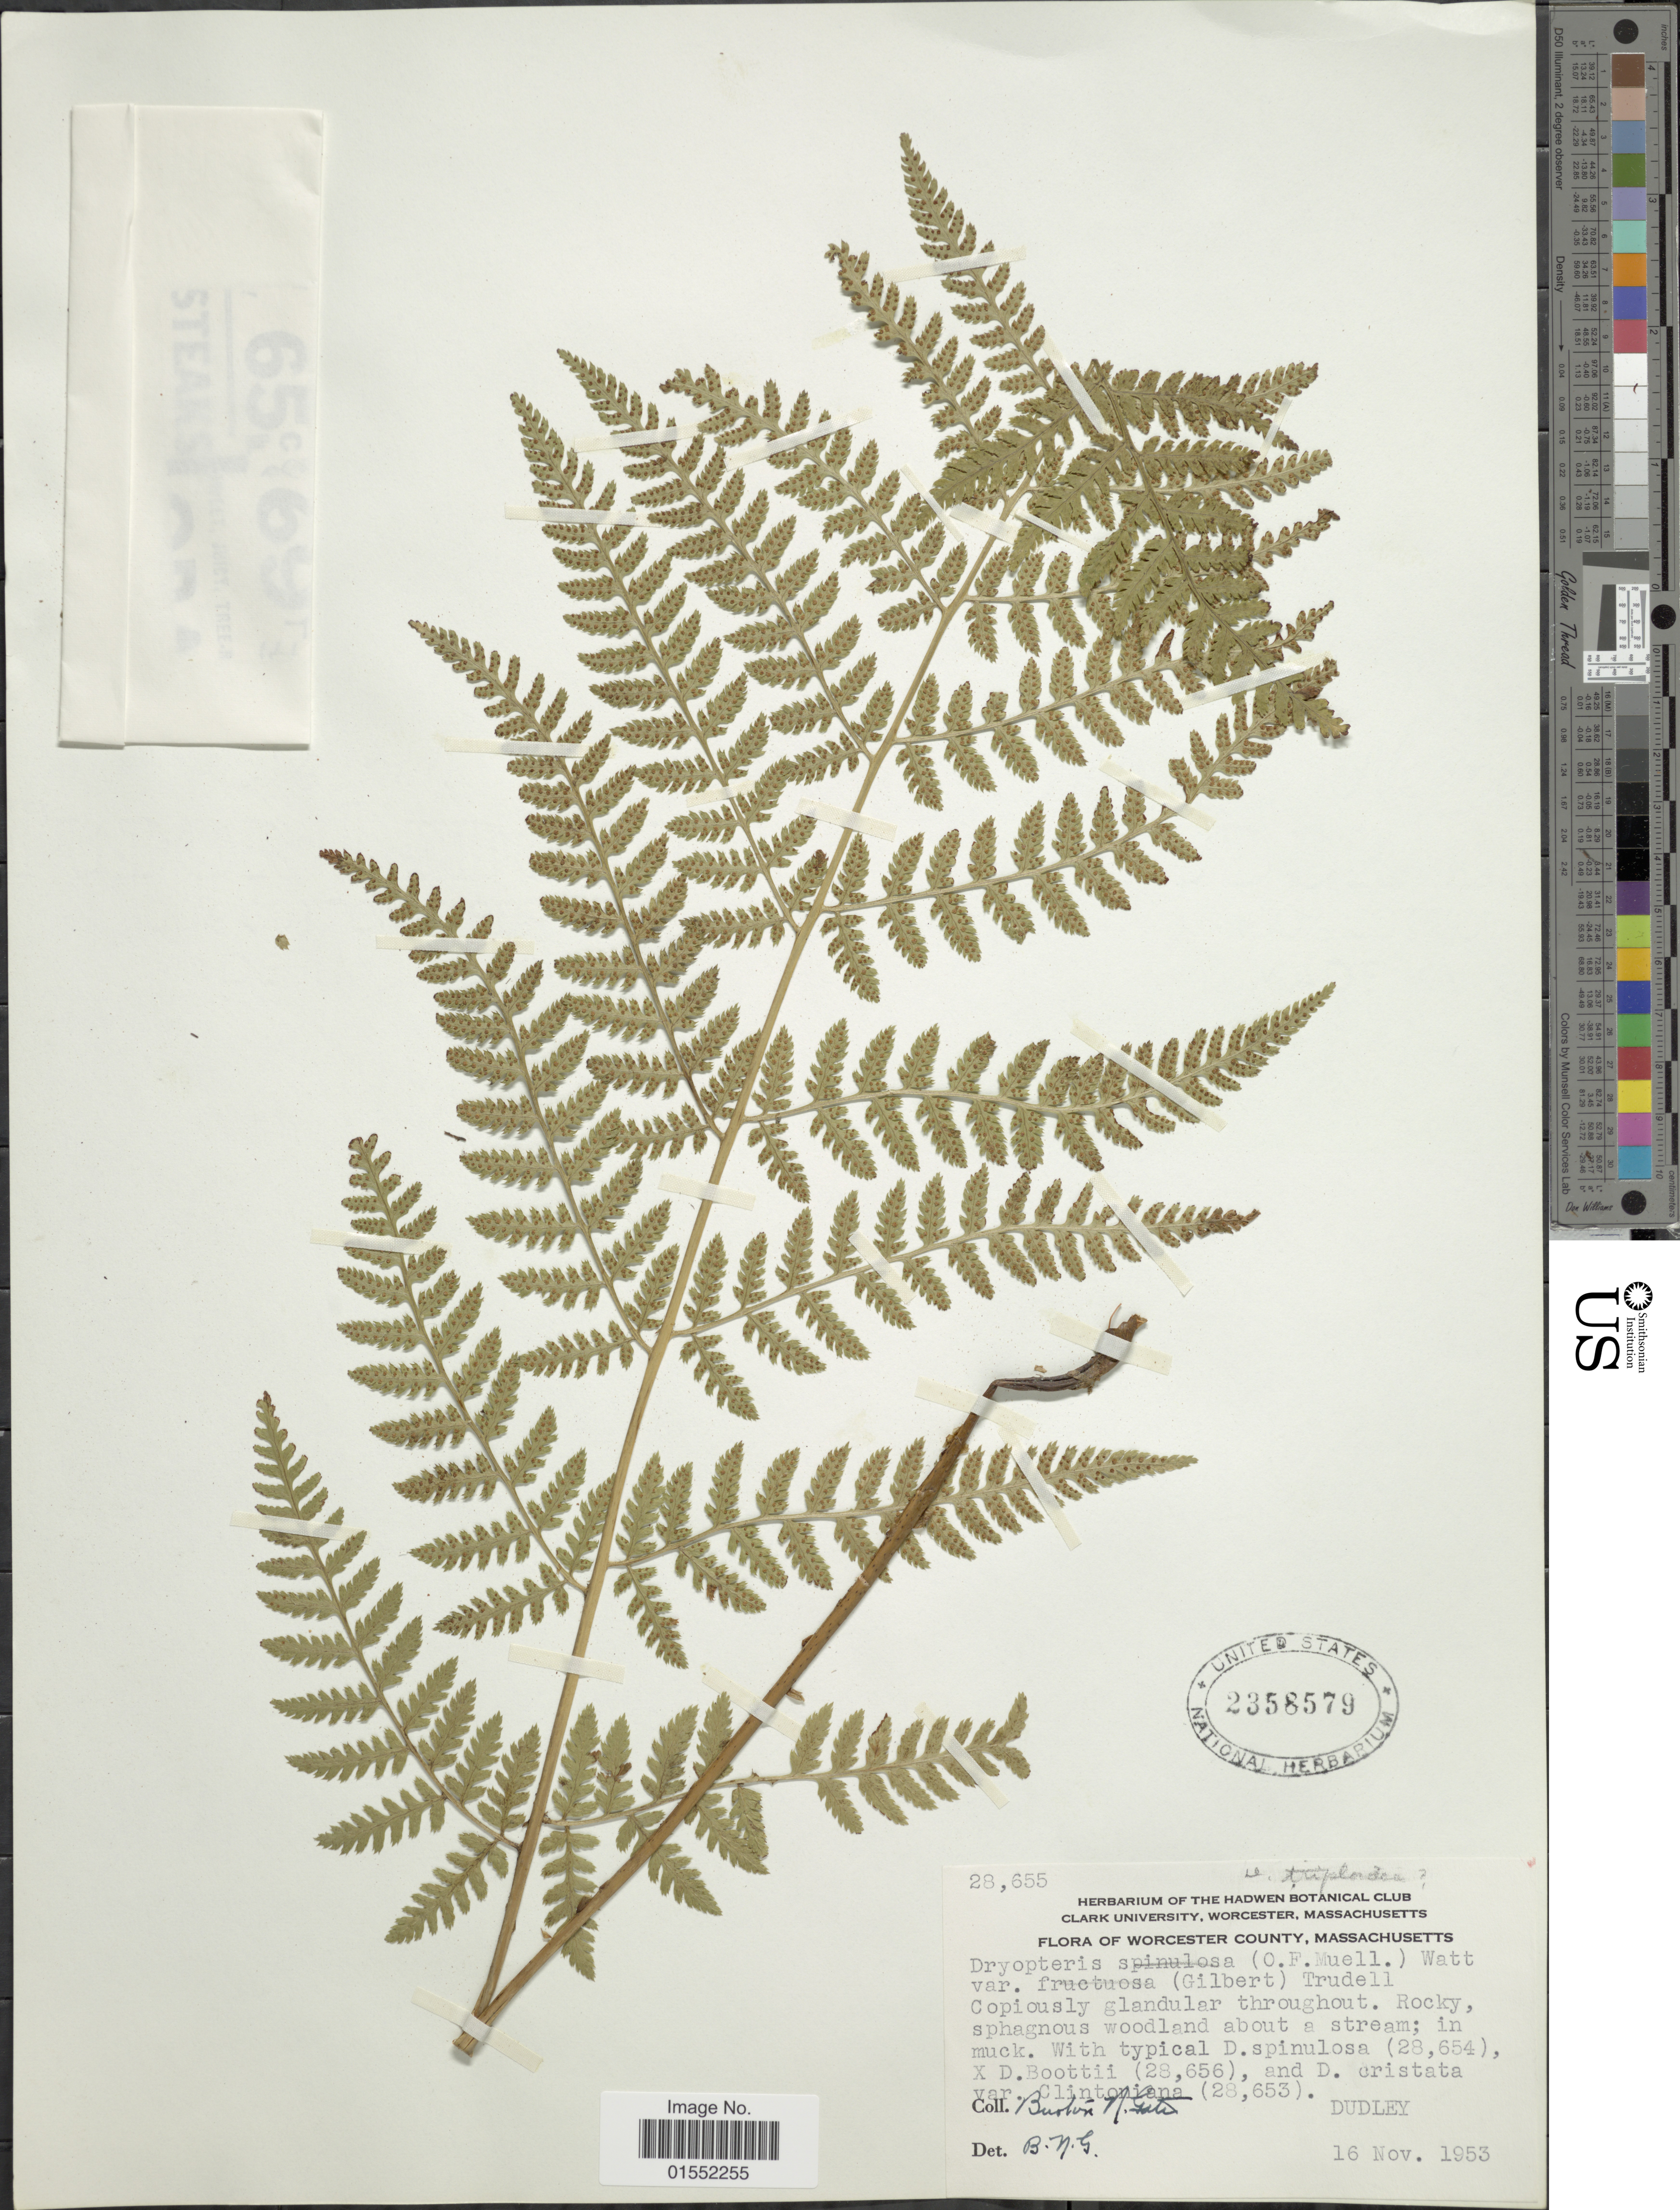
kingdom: Plantae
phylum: Tracheophyta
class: Polypodiopsida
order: Polypodiales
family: Dryopteridaceae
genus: Dryopteris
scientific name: Dryopteris x triploidea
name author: Wherry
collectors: B. N. Gates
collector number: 28655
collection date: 1953-11-16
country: United States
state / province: Massachusetts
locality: Worcester County, Copiously glandular throughout. Dudley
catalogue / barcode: US 2358579